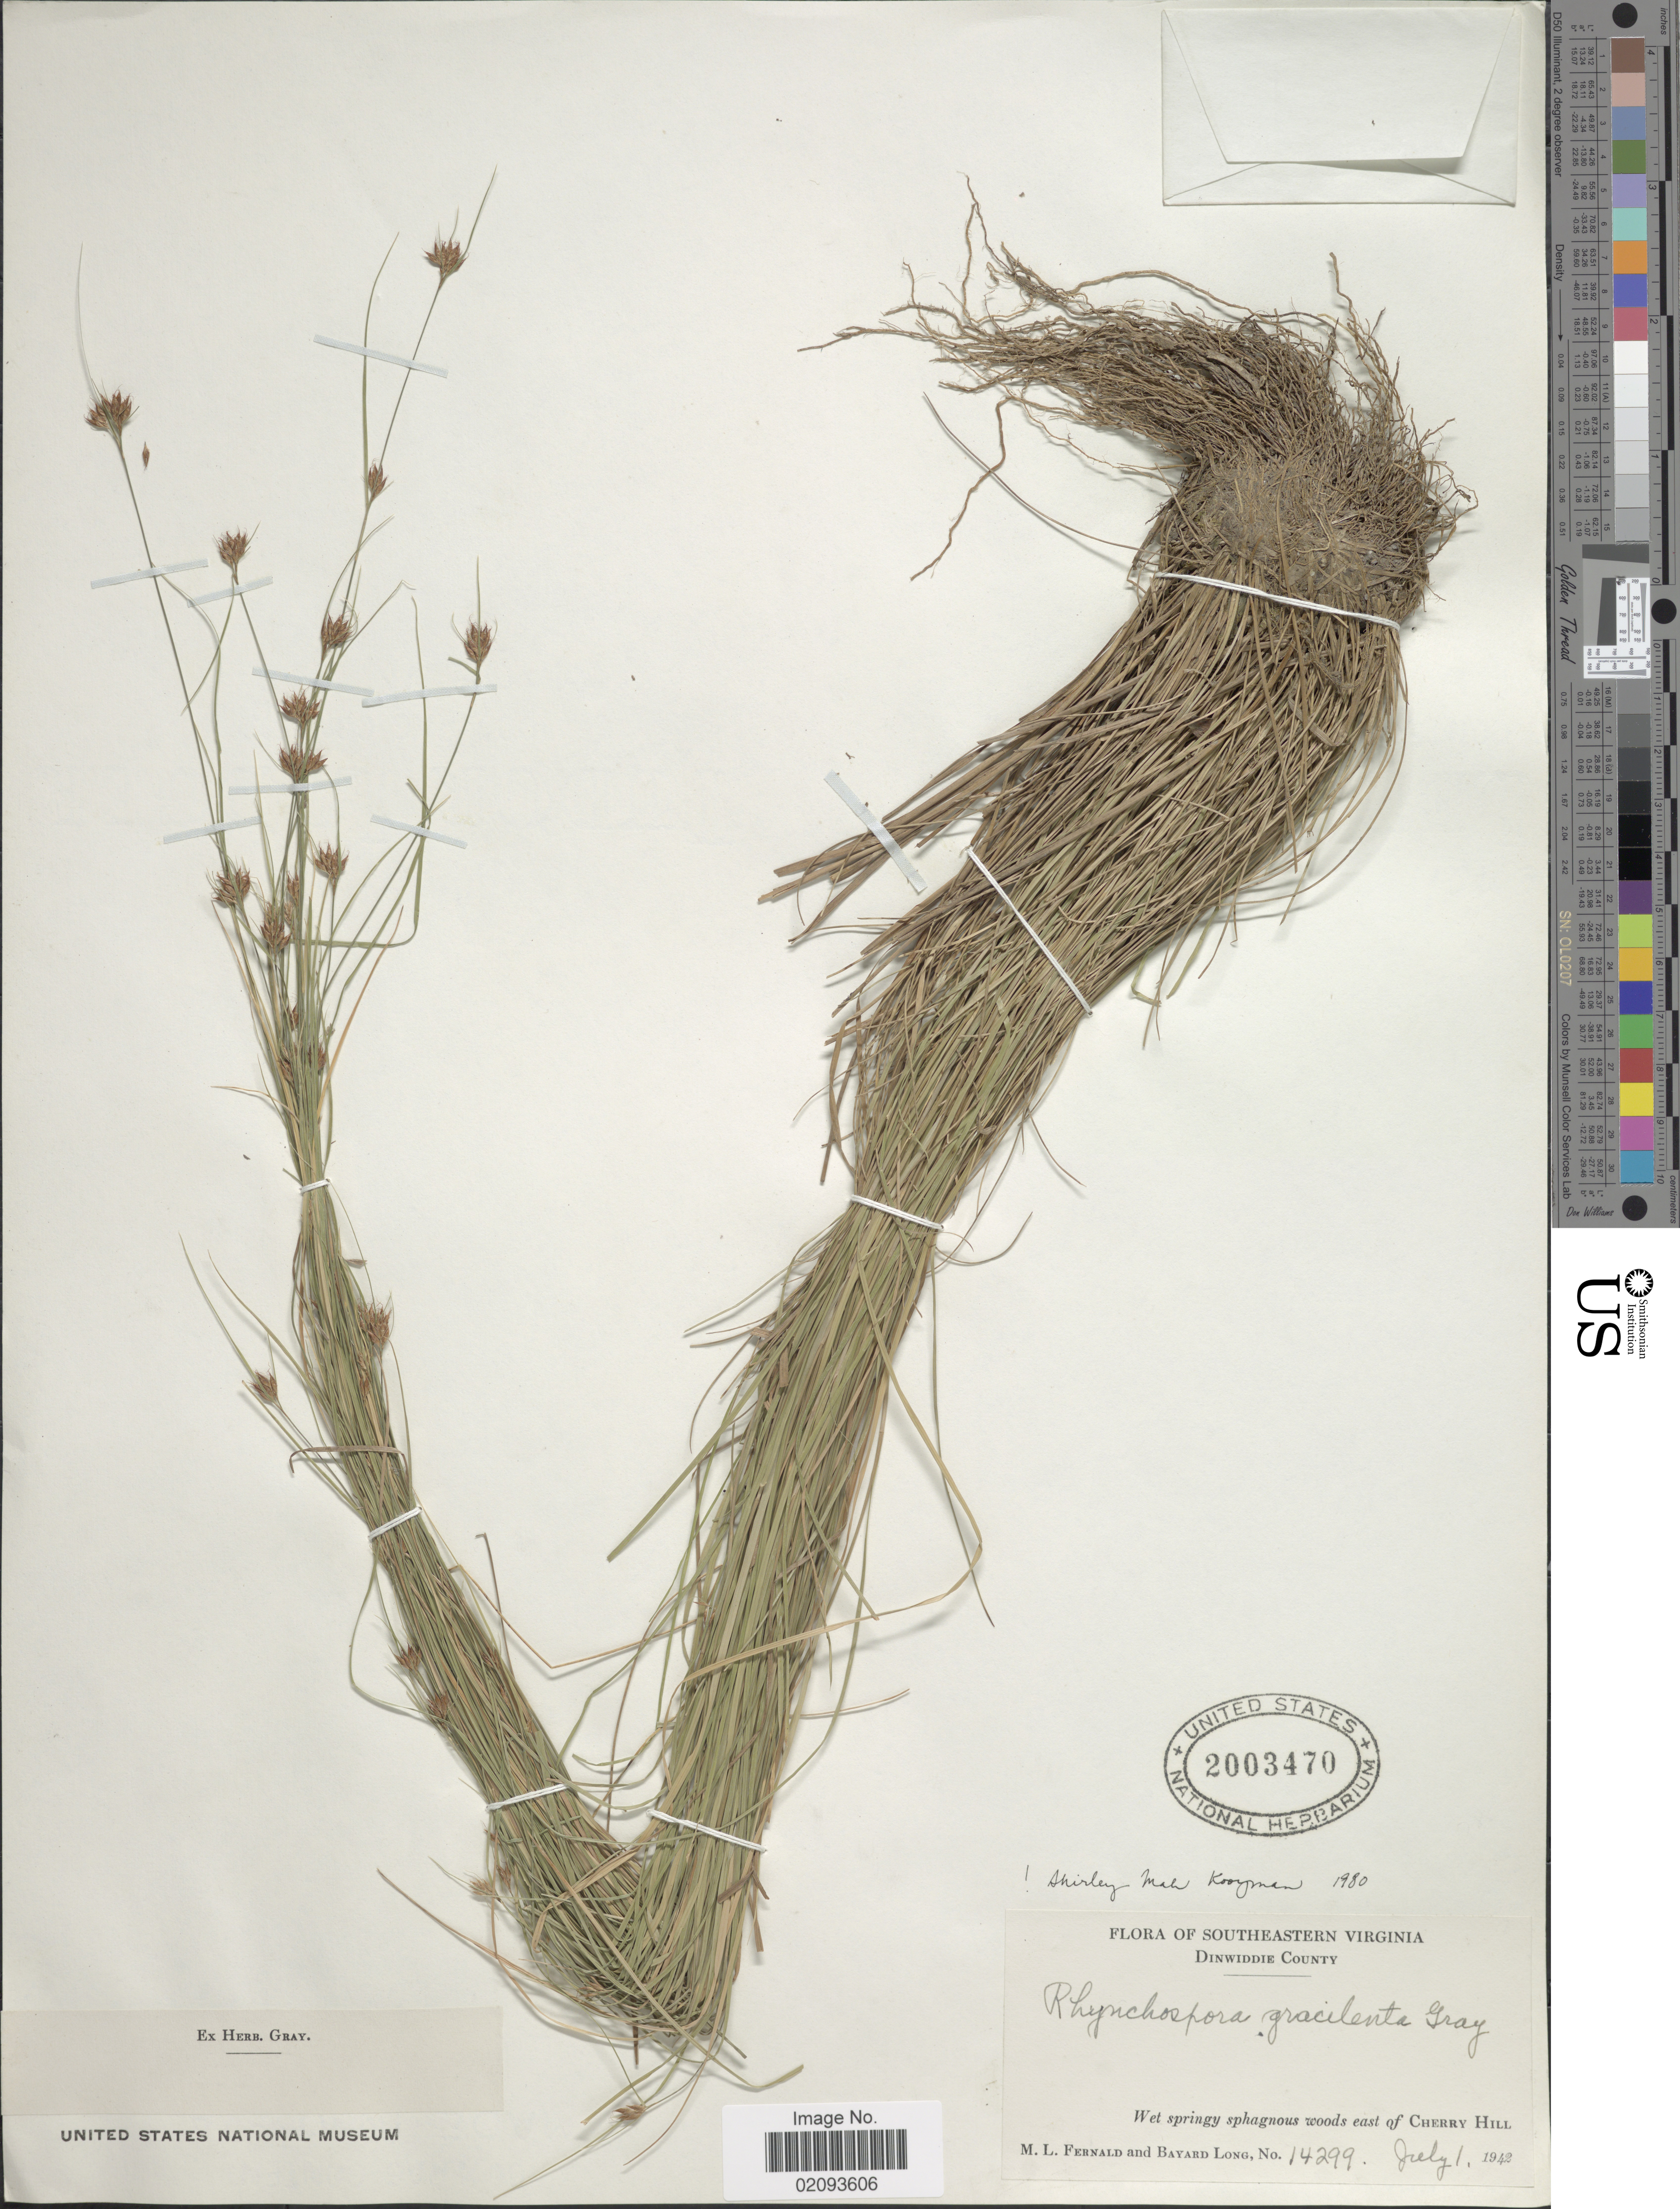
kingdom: Plantae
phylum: Tracheophyta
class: Liliopsida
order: Poales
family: Cyperaceae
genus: Rhynchospora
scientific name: Rhynchospora gracilenta A. Gray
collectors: M. L. Fernald & B. Long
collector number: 14299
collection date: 1942-07-01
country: United States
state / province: Virginia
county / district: Dinwiddie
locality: Southeastern Virginia. Dinwiddie County. Wet springy sphagnous woods east of Cherry Hill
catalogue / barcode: US 2003470